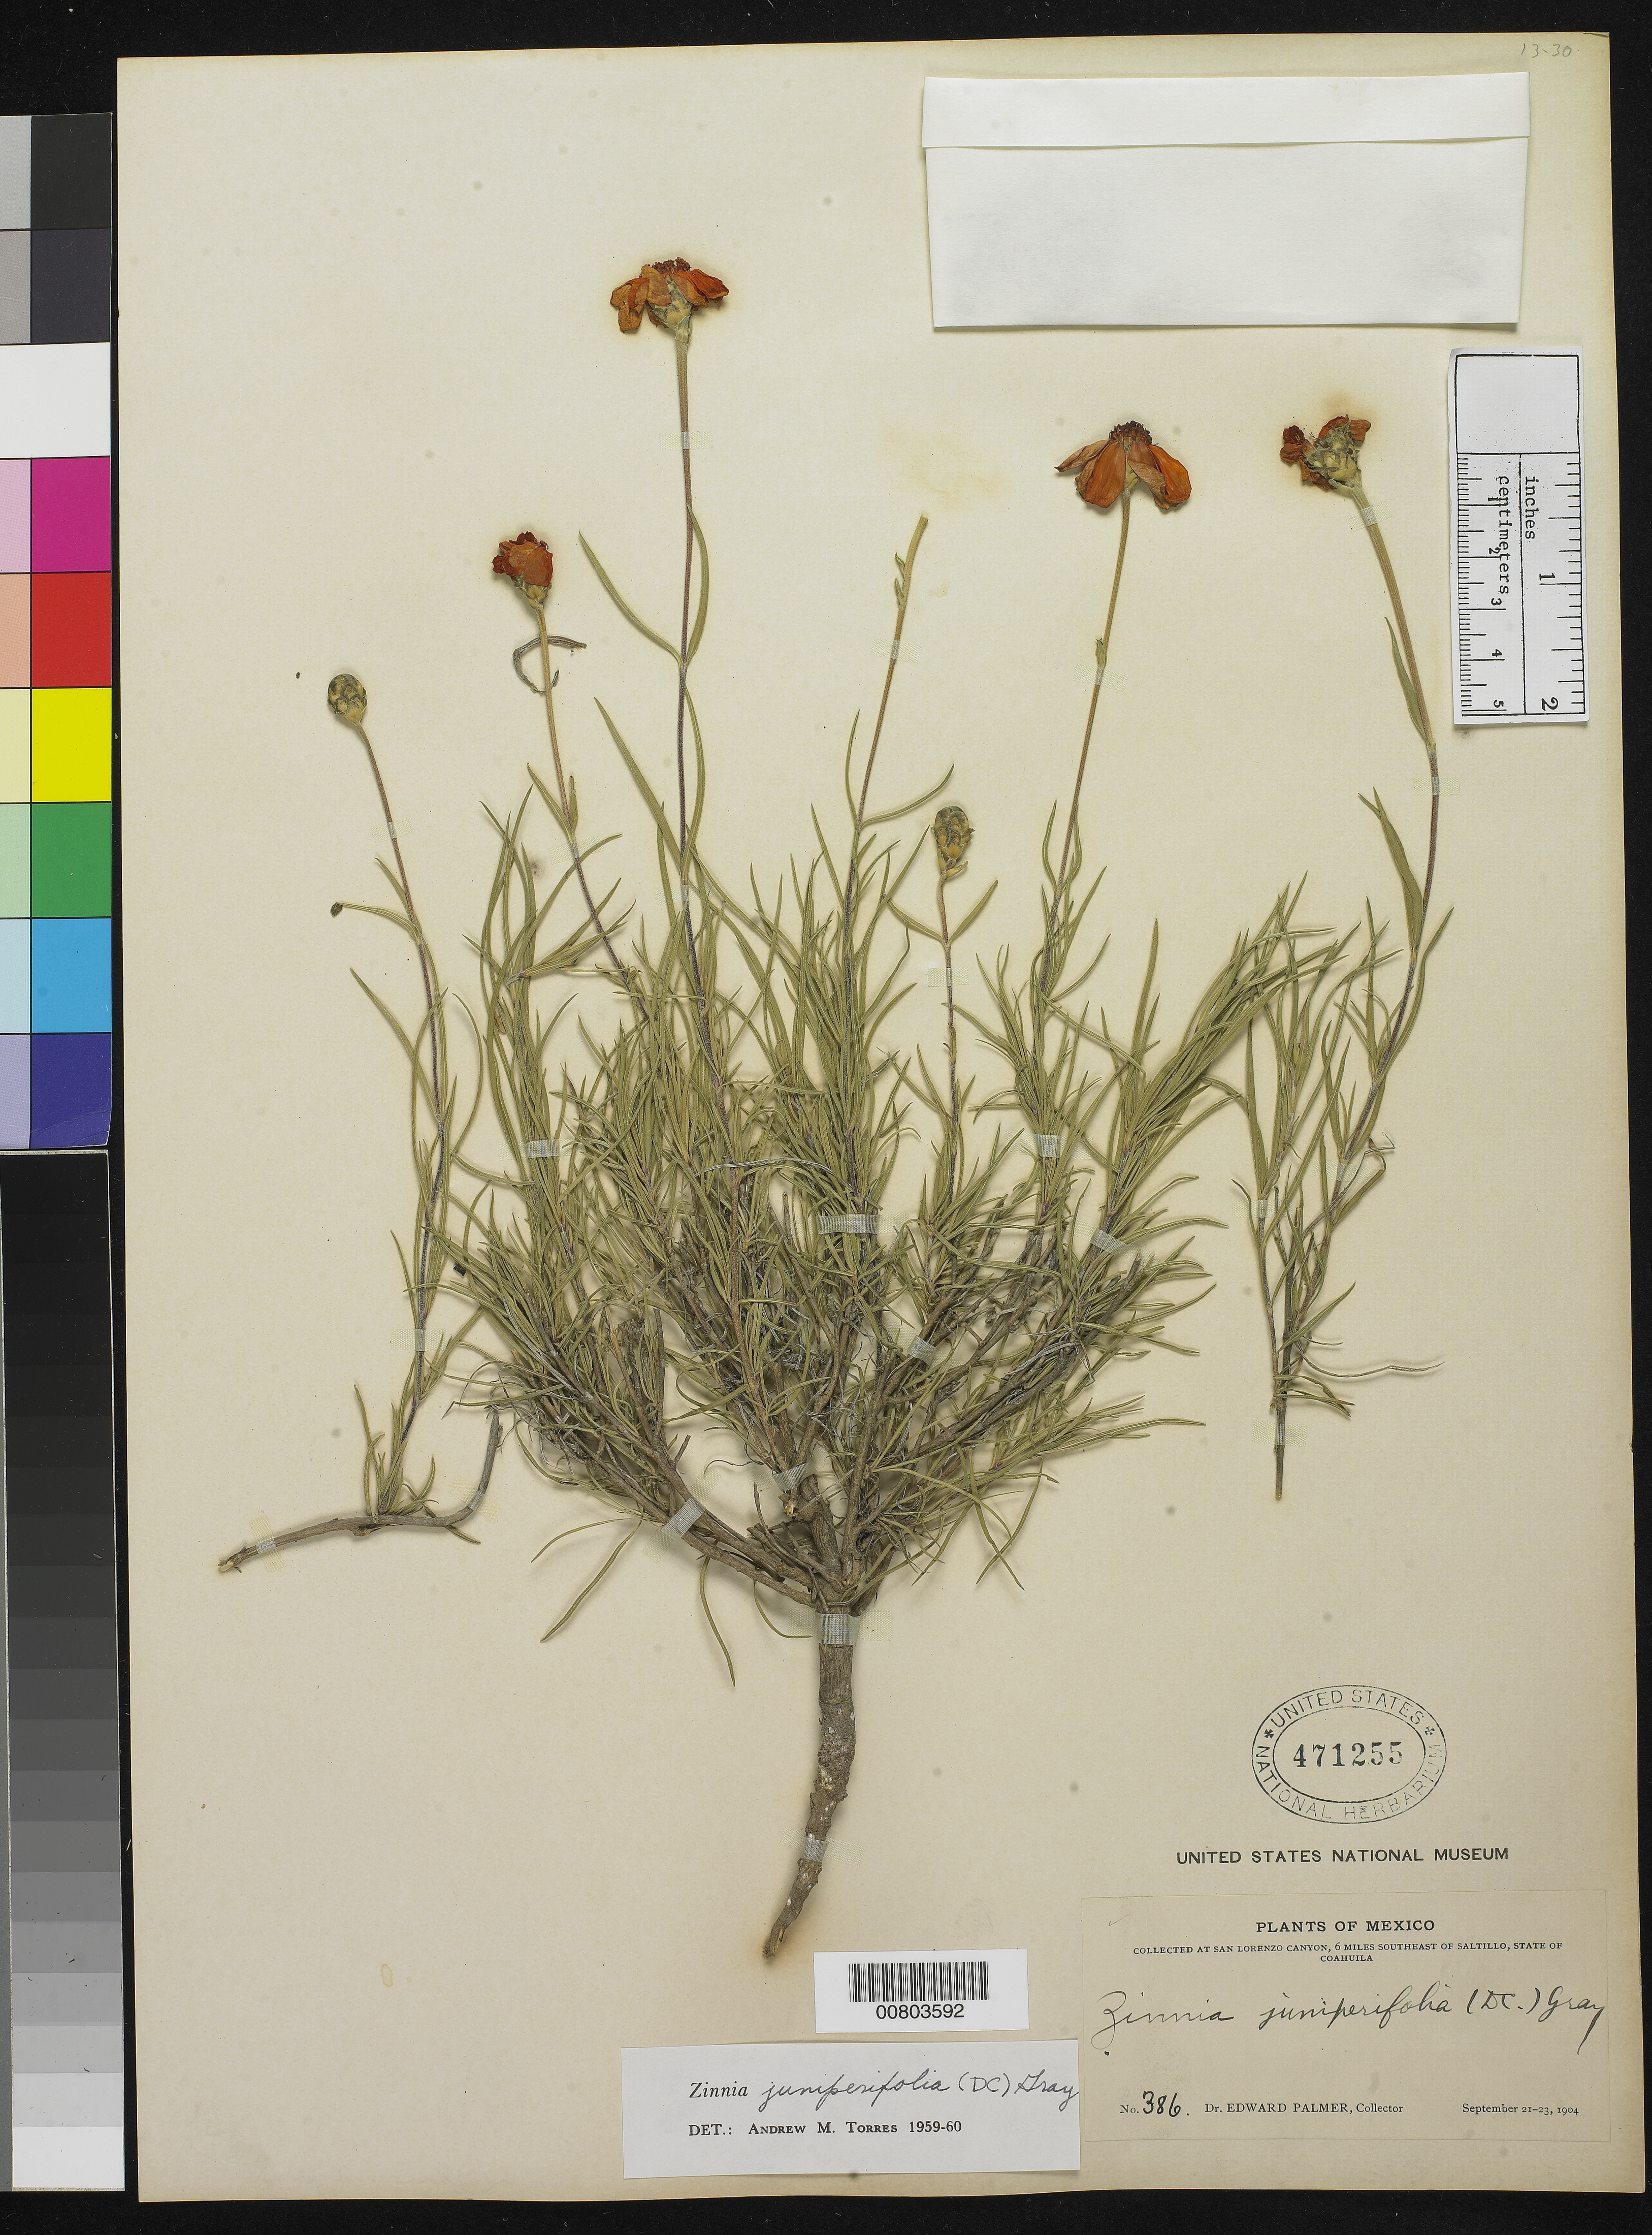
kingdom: Plantae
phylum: Tracheophyta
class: Magnoliopsida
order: Asterales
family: Asteraceae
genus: Zinnia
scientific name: Zinnia juniperifolia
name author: (DC.) A. Gray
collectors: E. Palmer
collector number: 386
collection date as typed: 21 Sep 1904 to 23 Sep 1904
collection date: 1904-09-21/1904-09-23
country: Mexico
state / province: Coahuila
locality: San Lorenzo Canyon, 6 miles southeast of Saltillo, Coahuila.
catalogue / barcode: US 471255